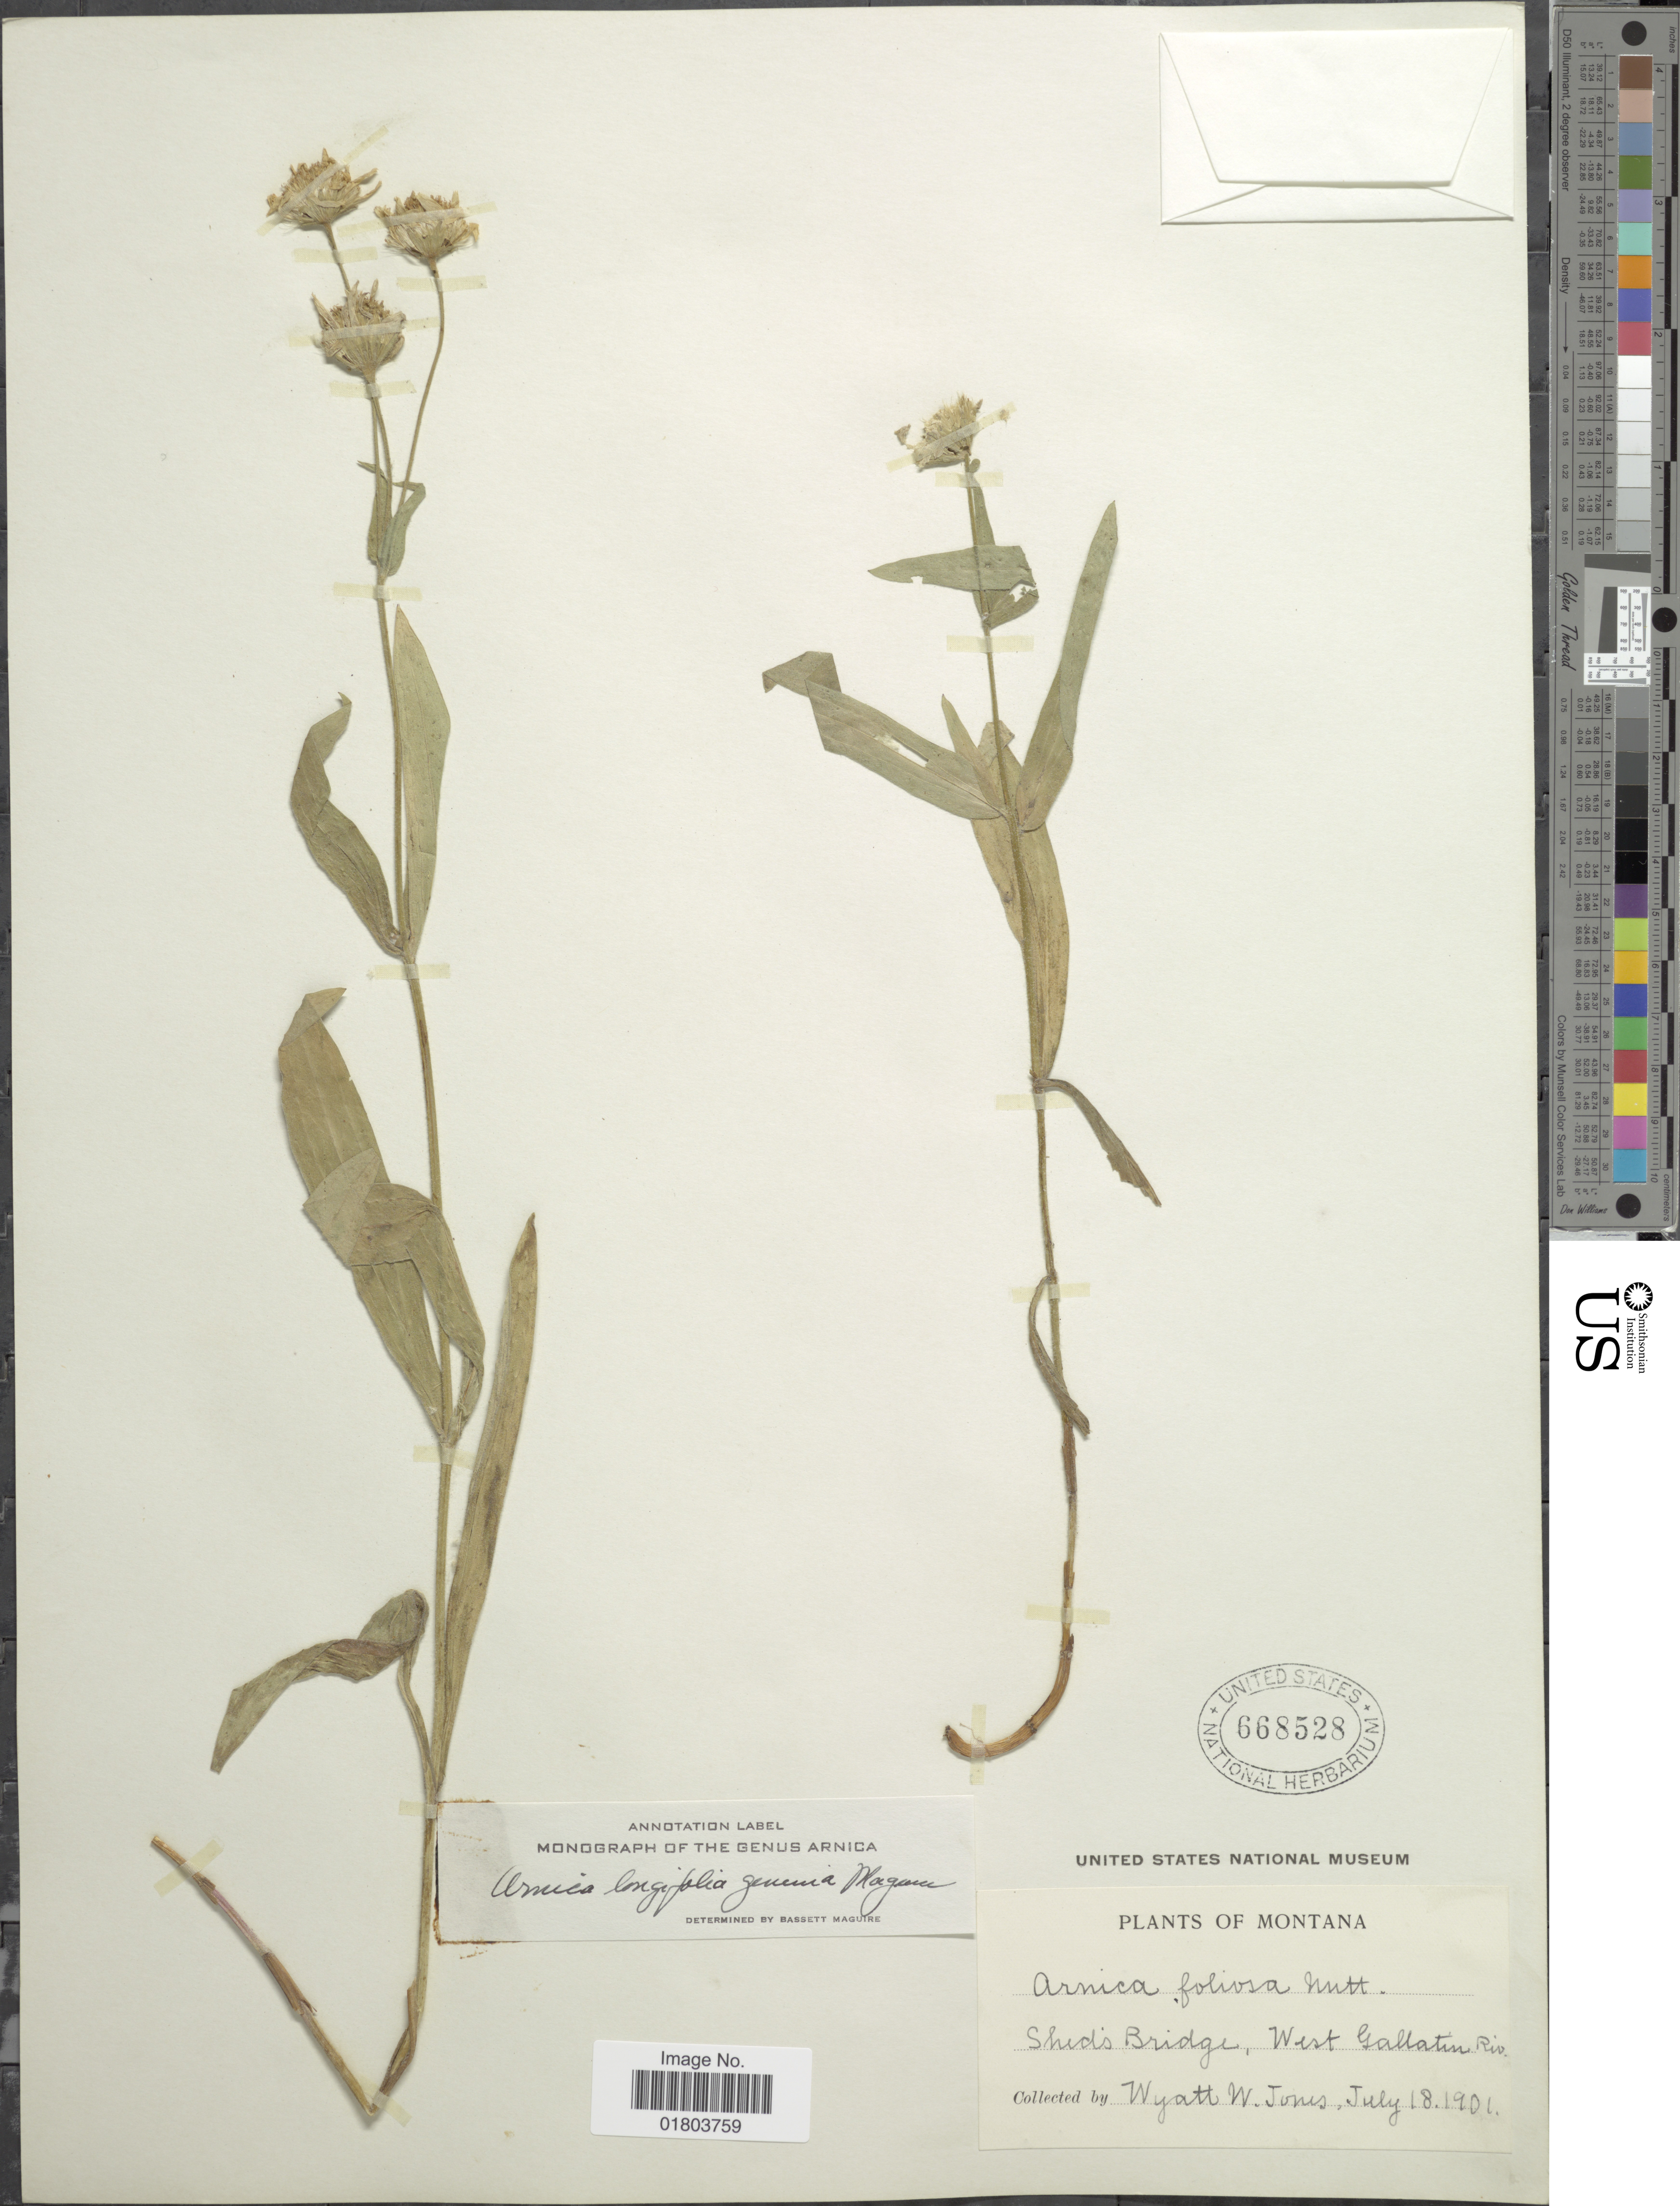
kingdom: Plantae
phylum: Tracheophyta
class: Magnoliopsida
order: Asterales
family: Asteraceae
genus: Arnica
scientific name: Arnica longifolia subsp. genuina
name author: Maguire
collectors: W. W. Jones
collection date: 1901-07-18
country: United States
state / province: Montana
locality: Sheds Bridge, West Gallatin Riv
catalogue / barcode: US 668528